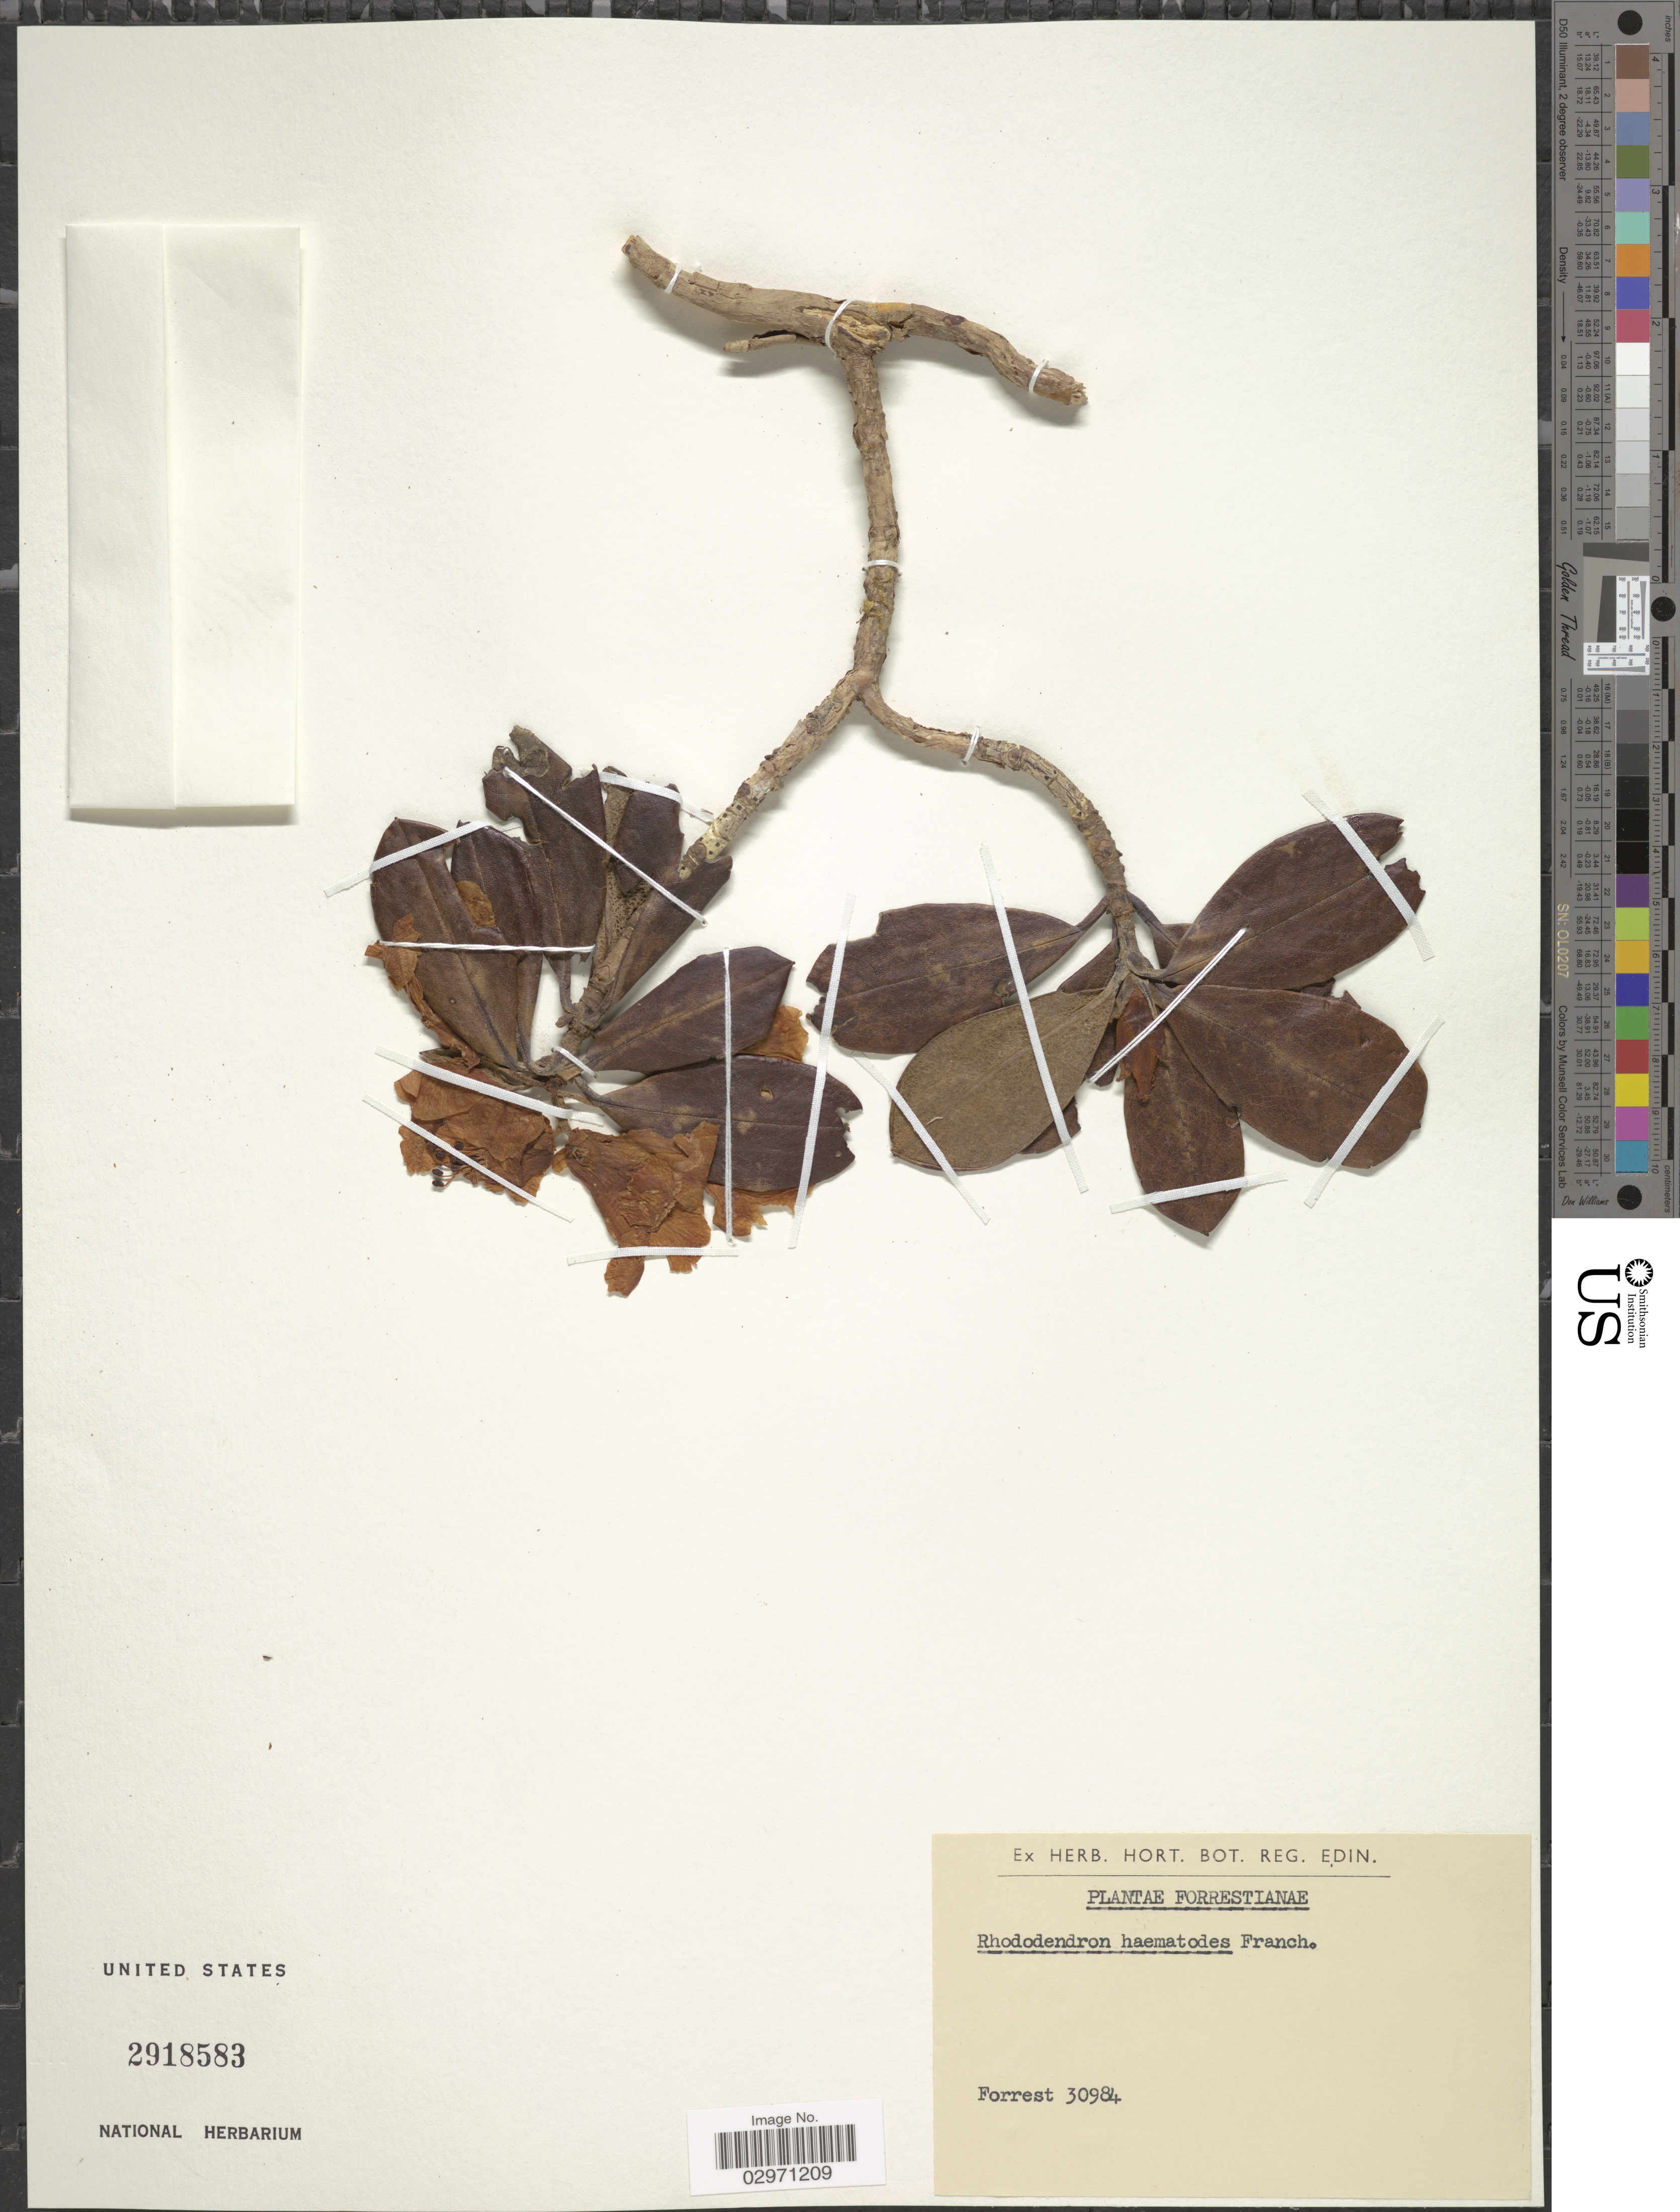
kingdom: Plantae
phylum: Tracheophyta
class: Magnoliopsida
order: Ericales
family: Ericaceae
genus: Rhododendron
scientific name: Rhododendron haematodes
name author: Franch.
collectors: -. Forrest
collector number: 30984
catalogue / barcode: US 2918583